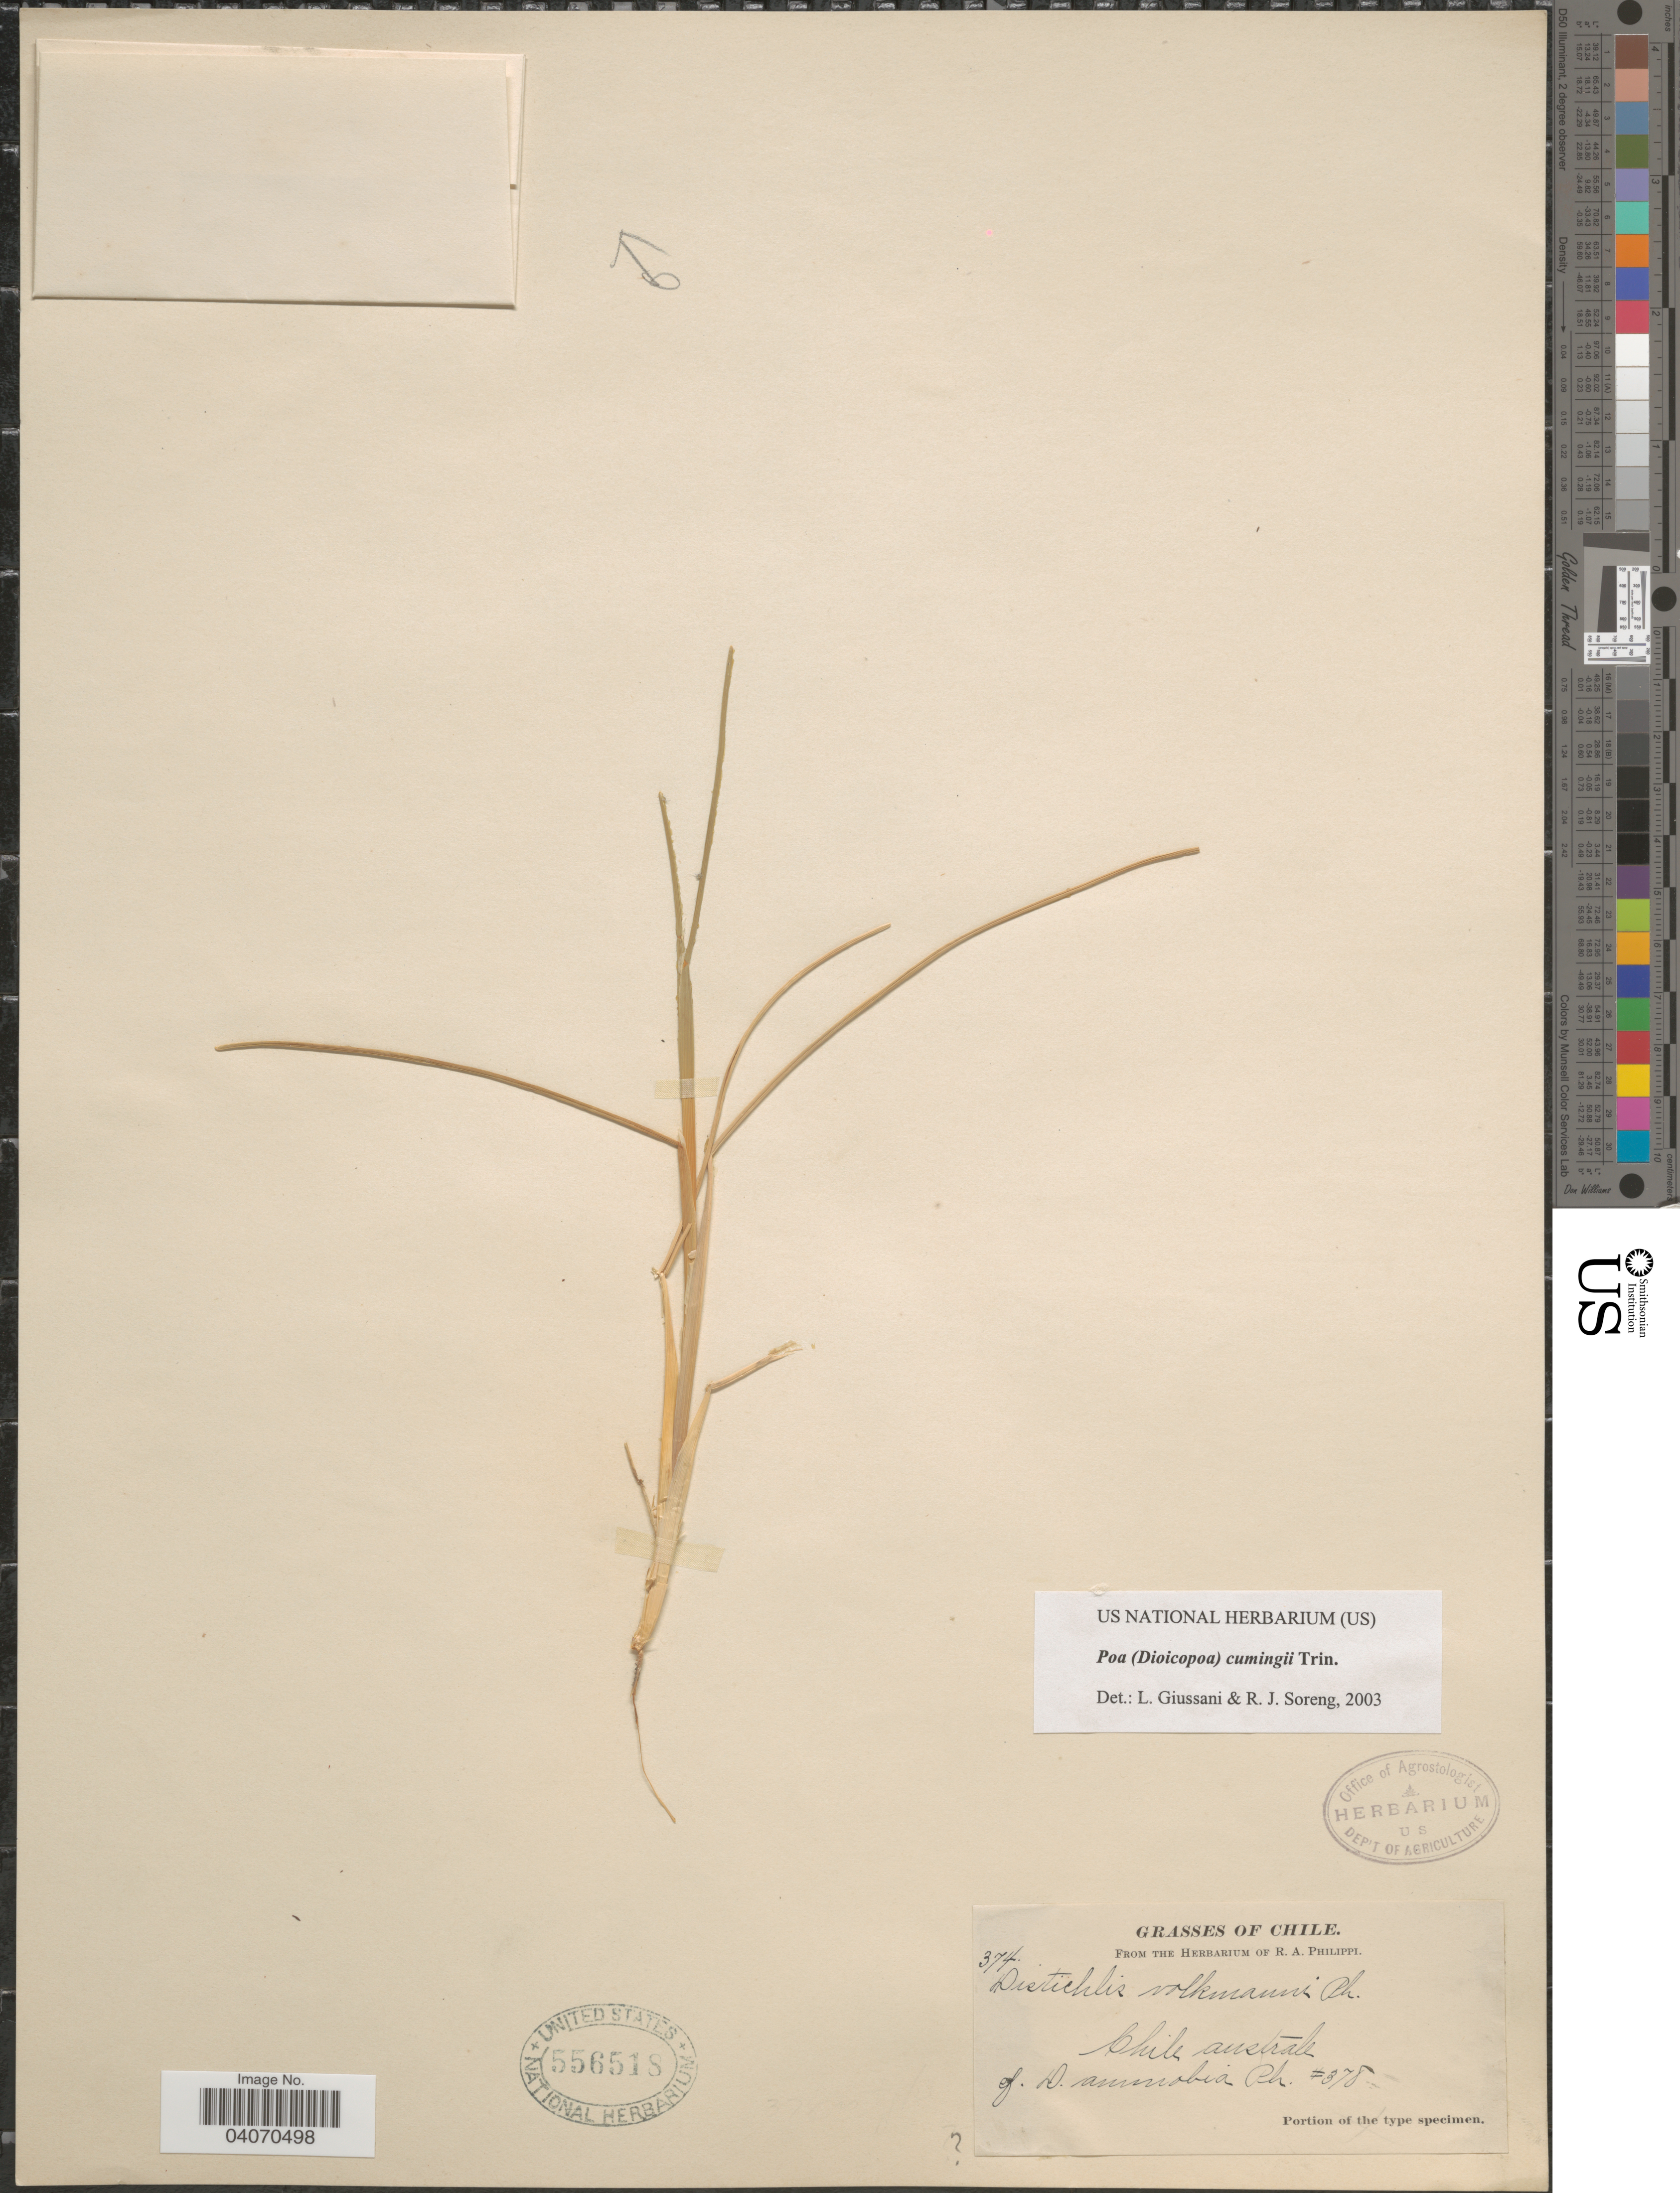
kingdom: Plantae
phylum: Tracheophyta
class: Liliopsida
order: Poales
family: Poaceae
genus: Poa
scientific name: Poa cumingii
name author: Trin.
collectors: ex. herb. R.A. Philippi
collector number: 374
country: Chile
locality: Chile australe.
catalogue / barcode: US 556518